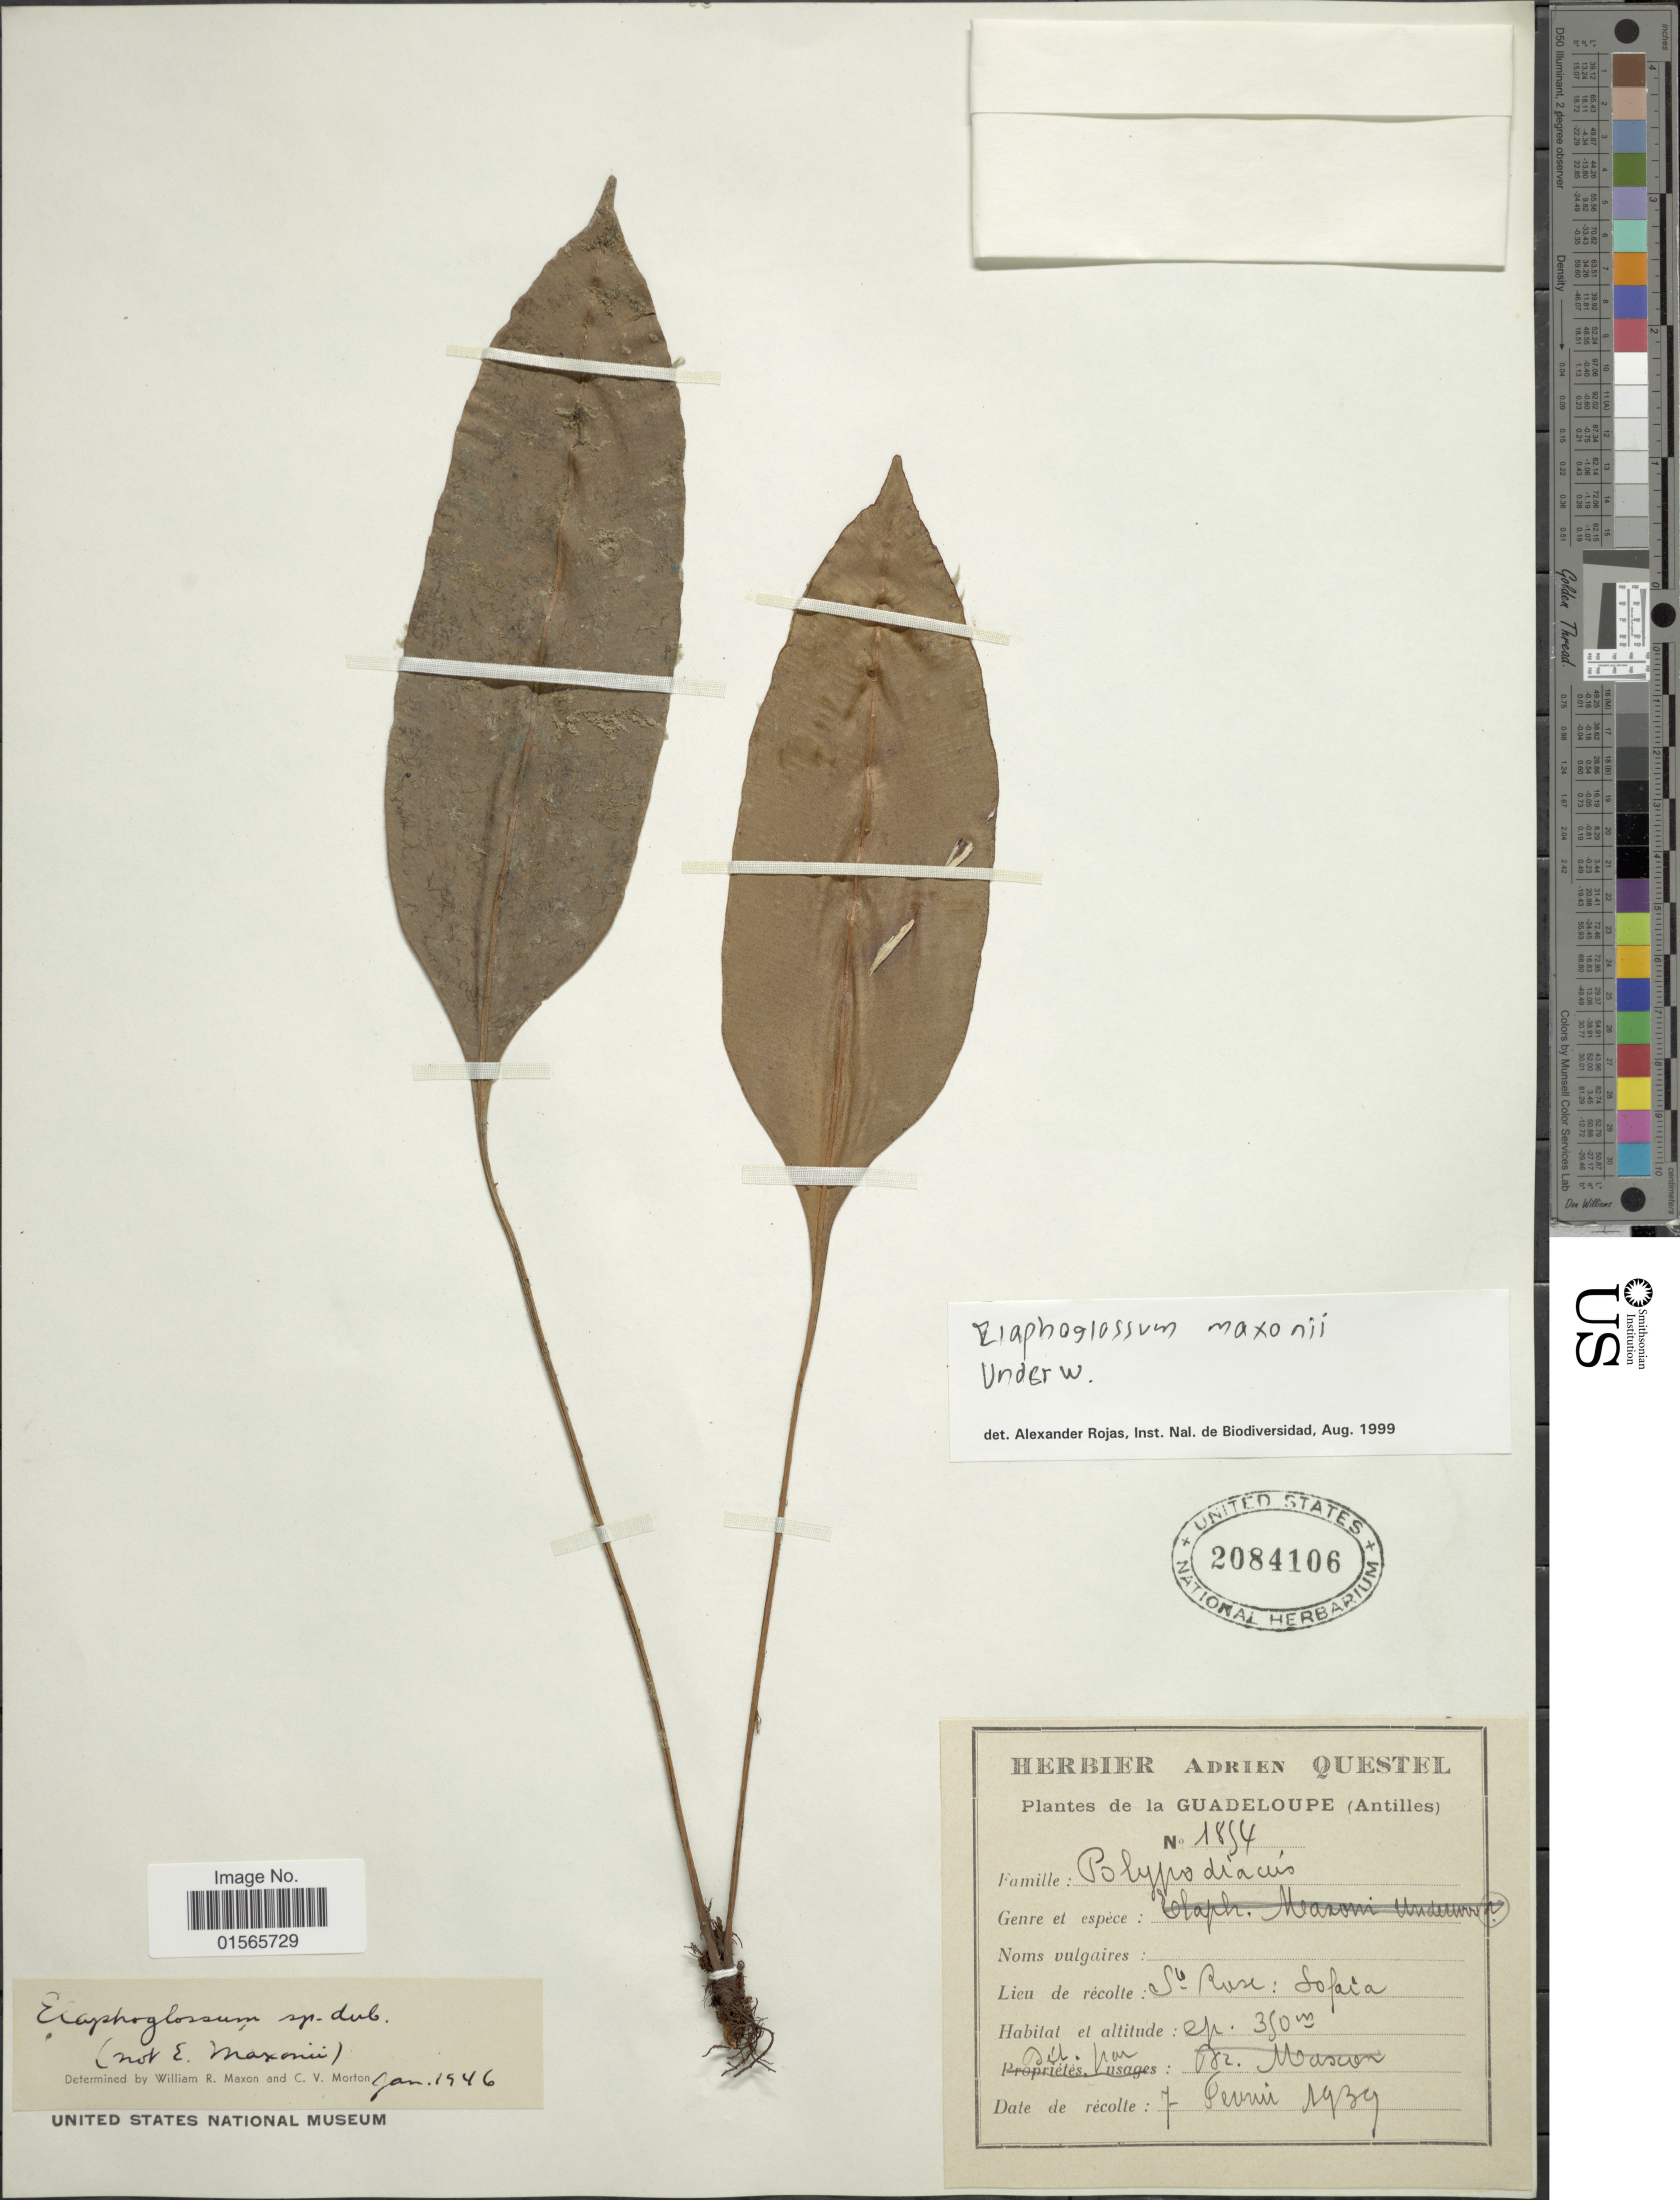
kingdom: Plantae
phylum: Tracheophyta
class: Polypodiopsida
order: Polypodiales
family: Dryopteridaceae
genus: Elaphoglossum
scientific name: Elaphoglossum maxonii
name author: Underw. ex C.V. Morton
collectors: ex herb. A. Questal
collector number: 1854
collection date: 1939-02-07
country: Guadeloupe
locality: Sta Rose: Sofaïa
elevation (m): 350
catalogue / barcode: US 2084106